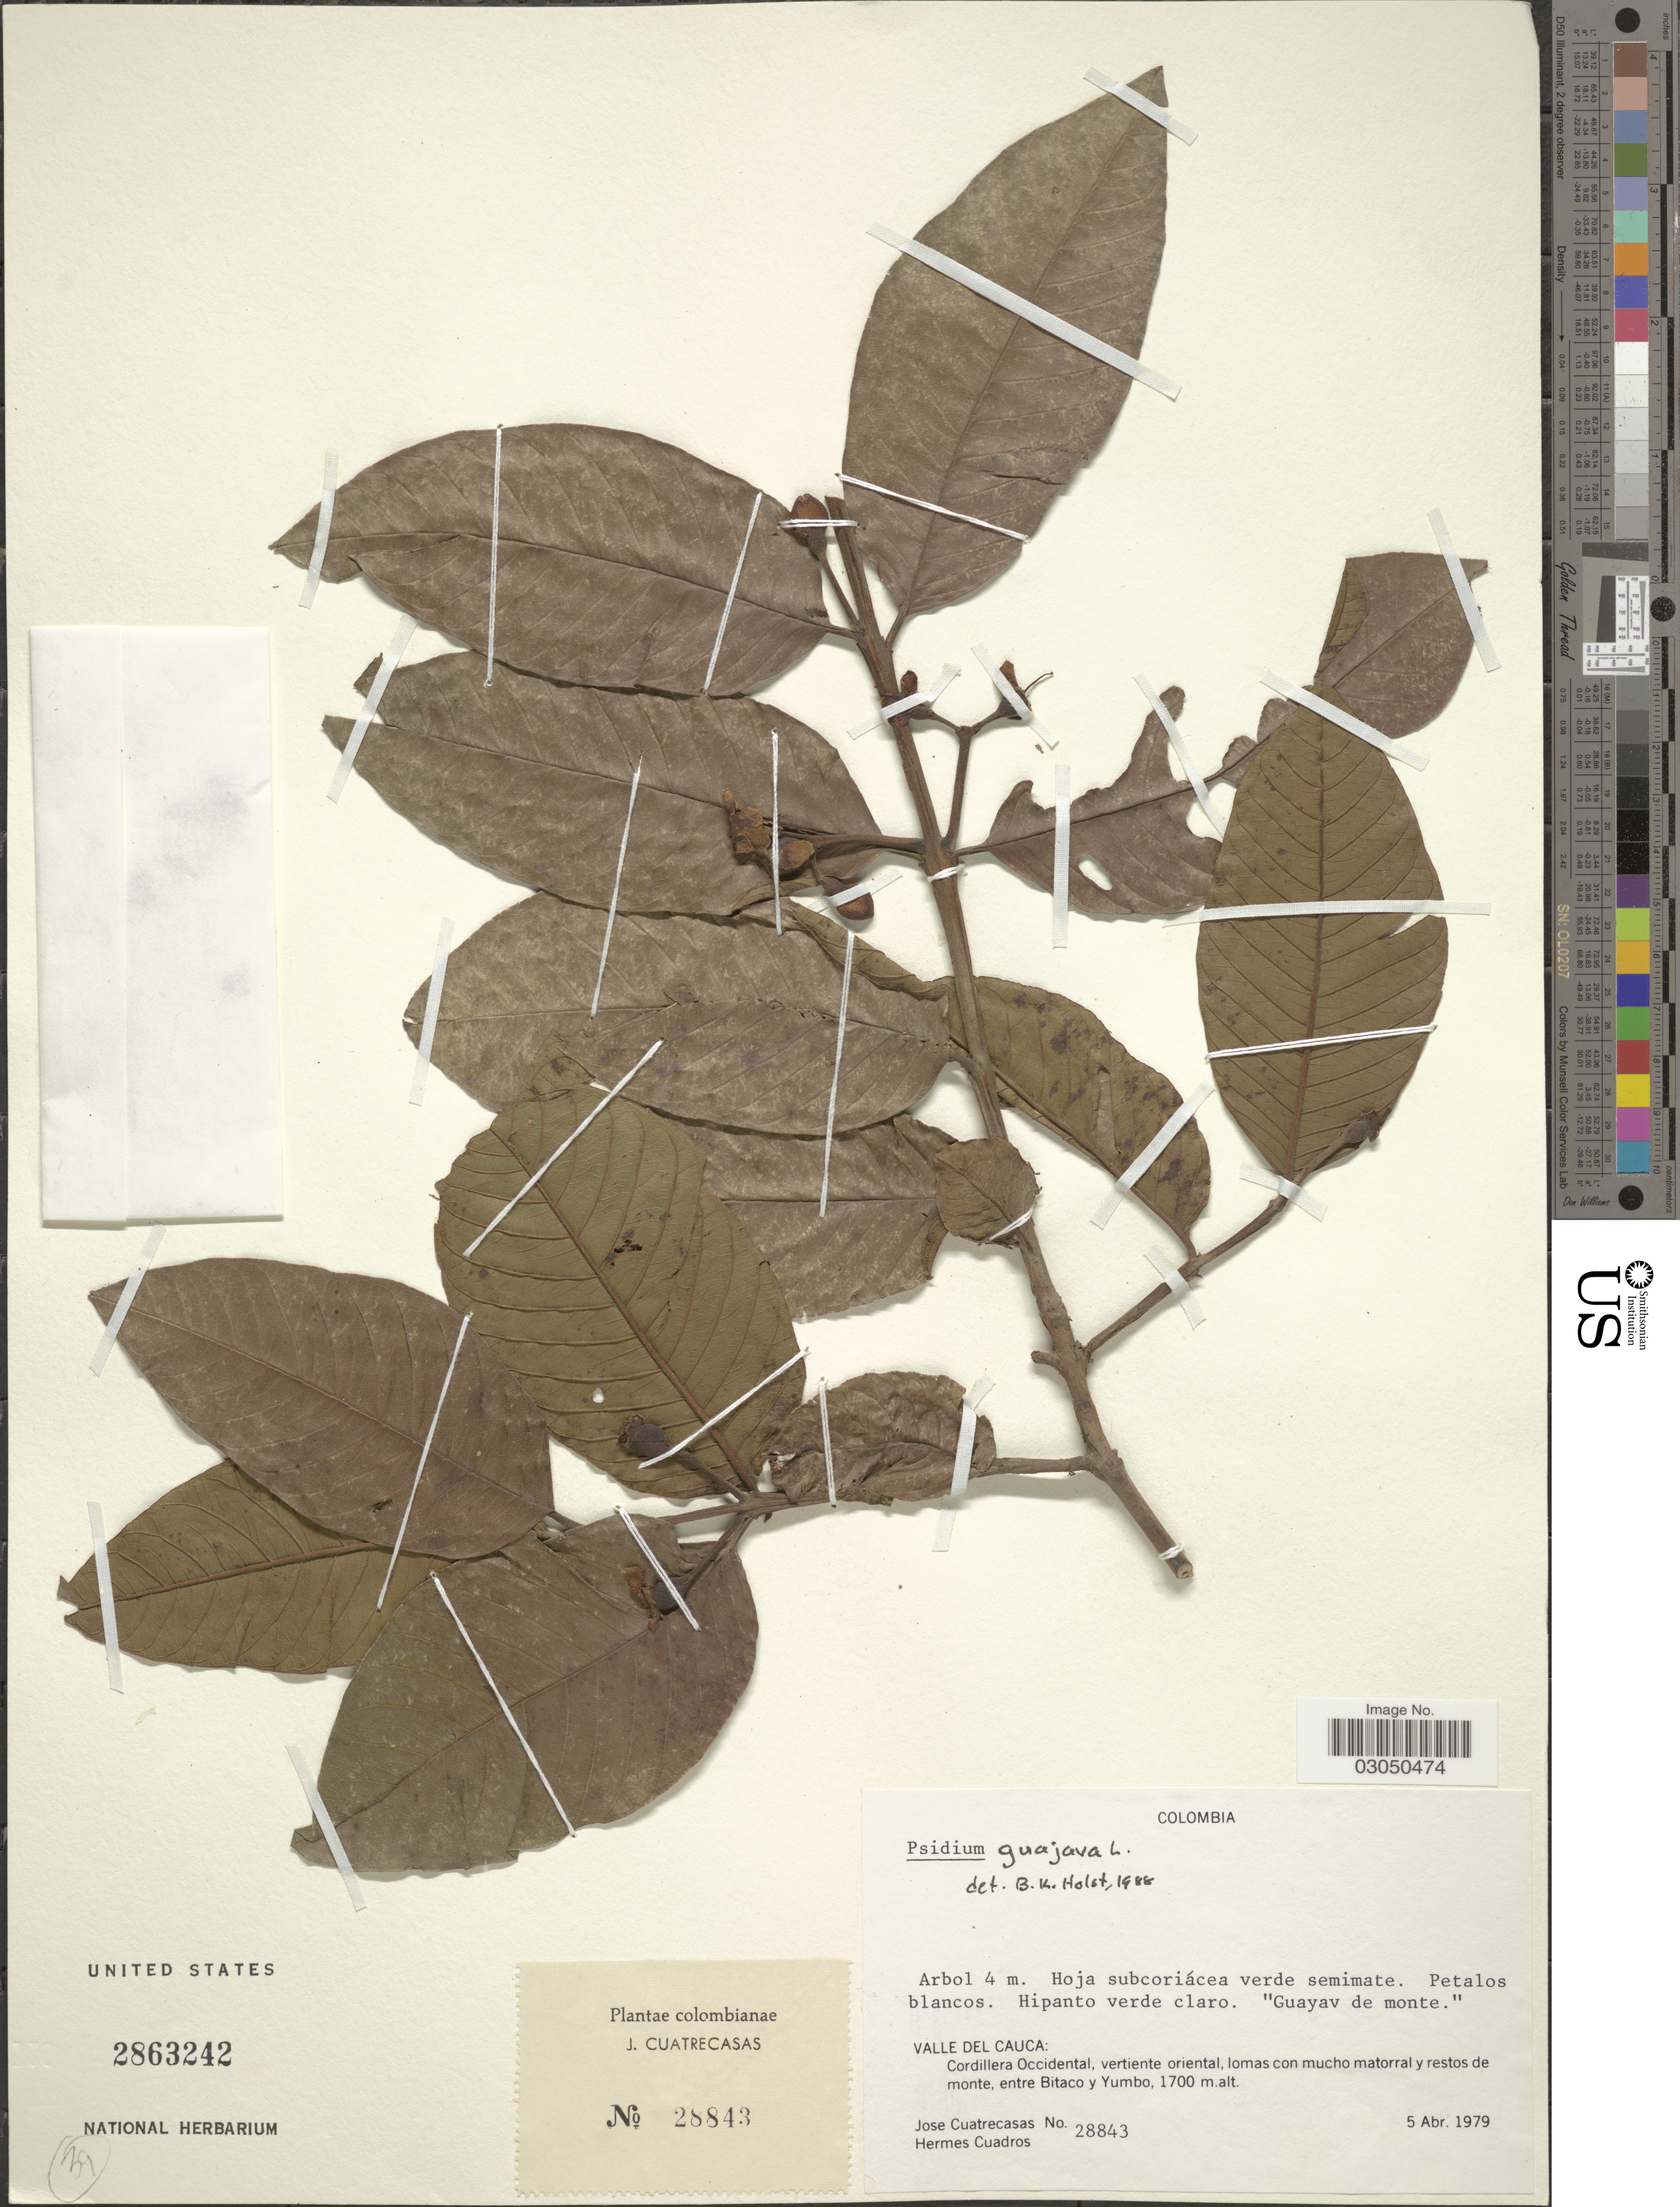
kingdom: Plantae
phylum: Tracheophyta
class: Magnoliopsida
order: Myrtales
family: Myrtaceae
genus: Psidium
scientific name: Psidium guajava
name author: L.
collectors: J. Cuatrecasas & H. Cuadros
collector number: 28843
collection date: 1979-04-05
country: Colombia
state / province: Valle del Cauca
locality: Valle del Cauca: Cordillera Occidental, vertiente oriental, lomas con mucho matorral y restos de monte, entre Bitaco y Yumbo.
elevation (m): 1700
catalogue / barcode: US 2863242